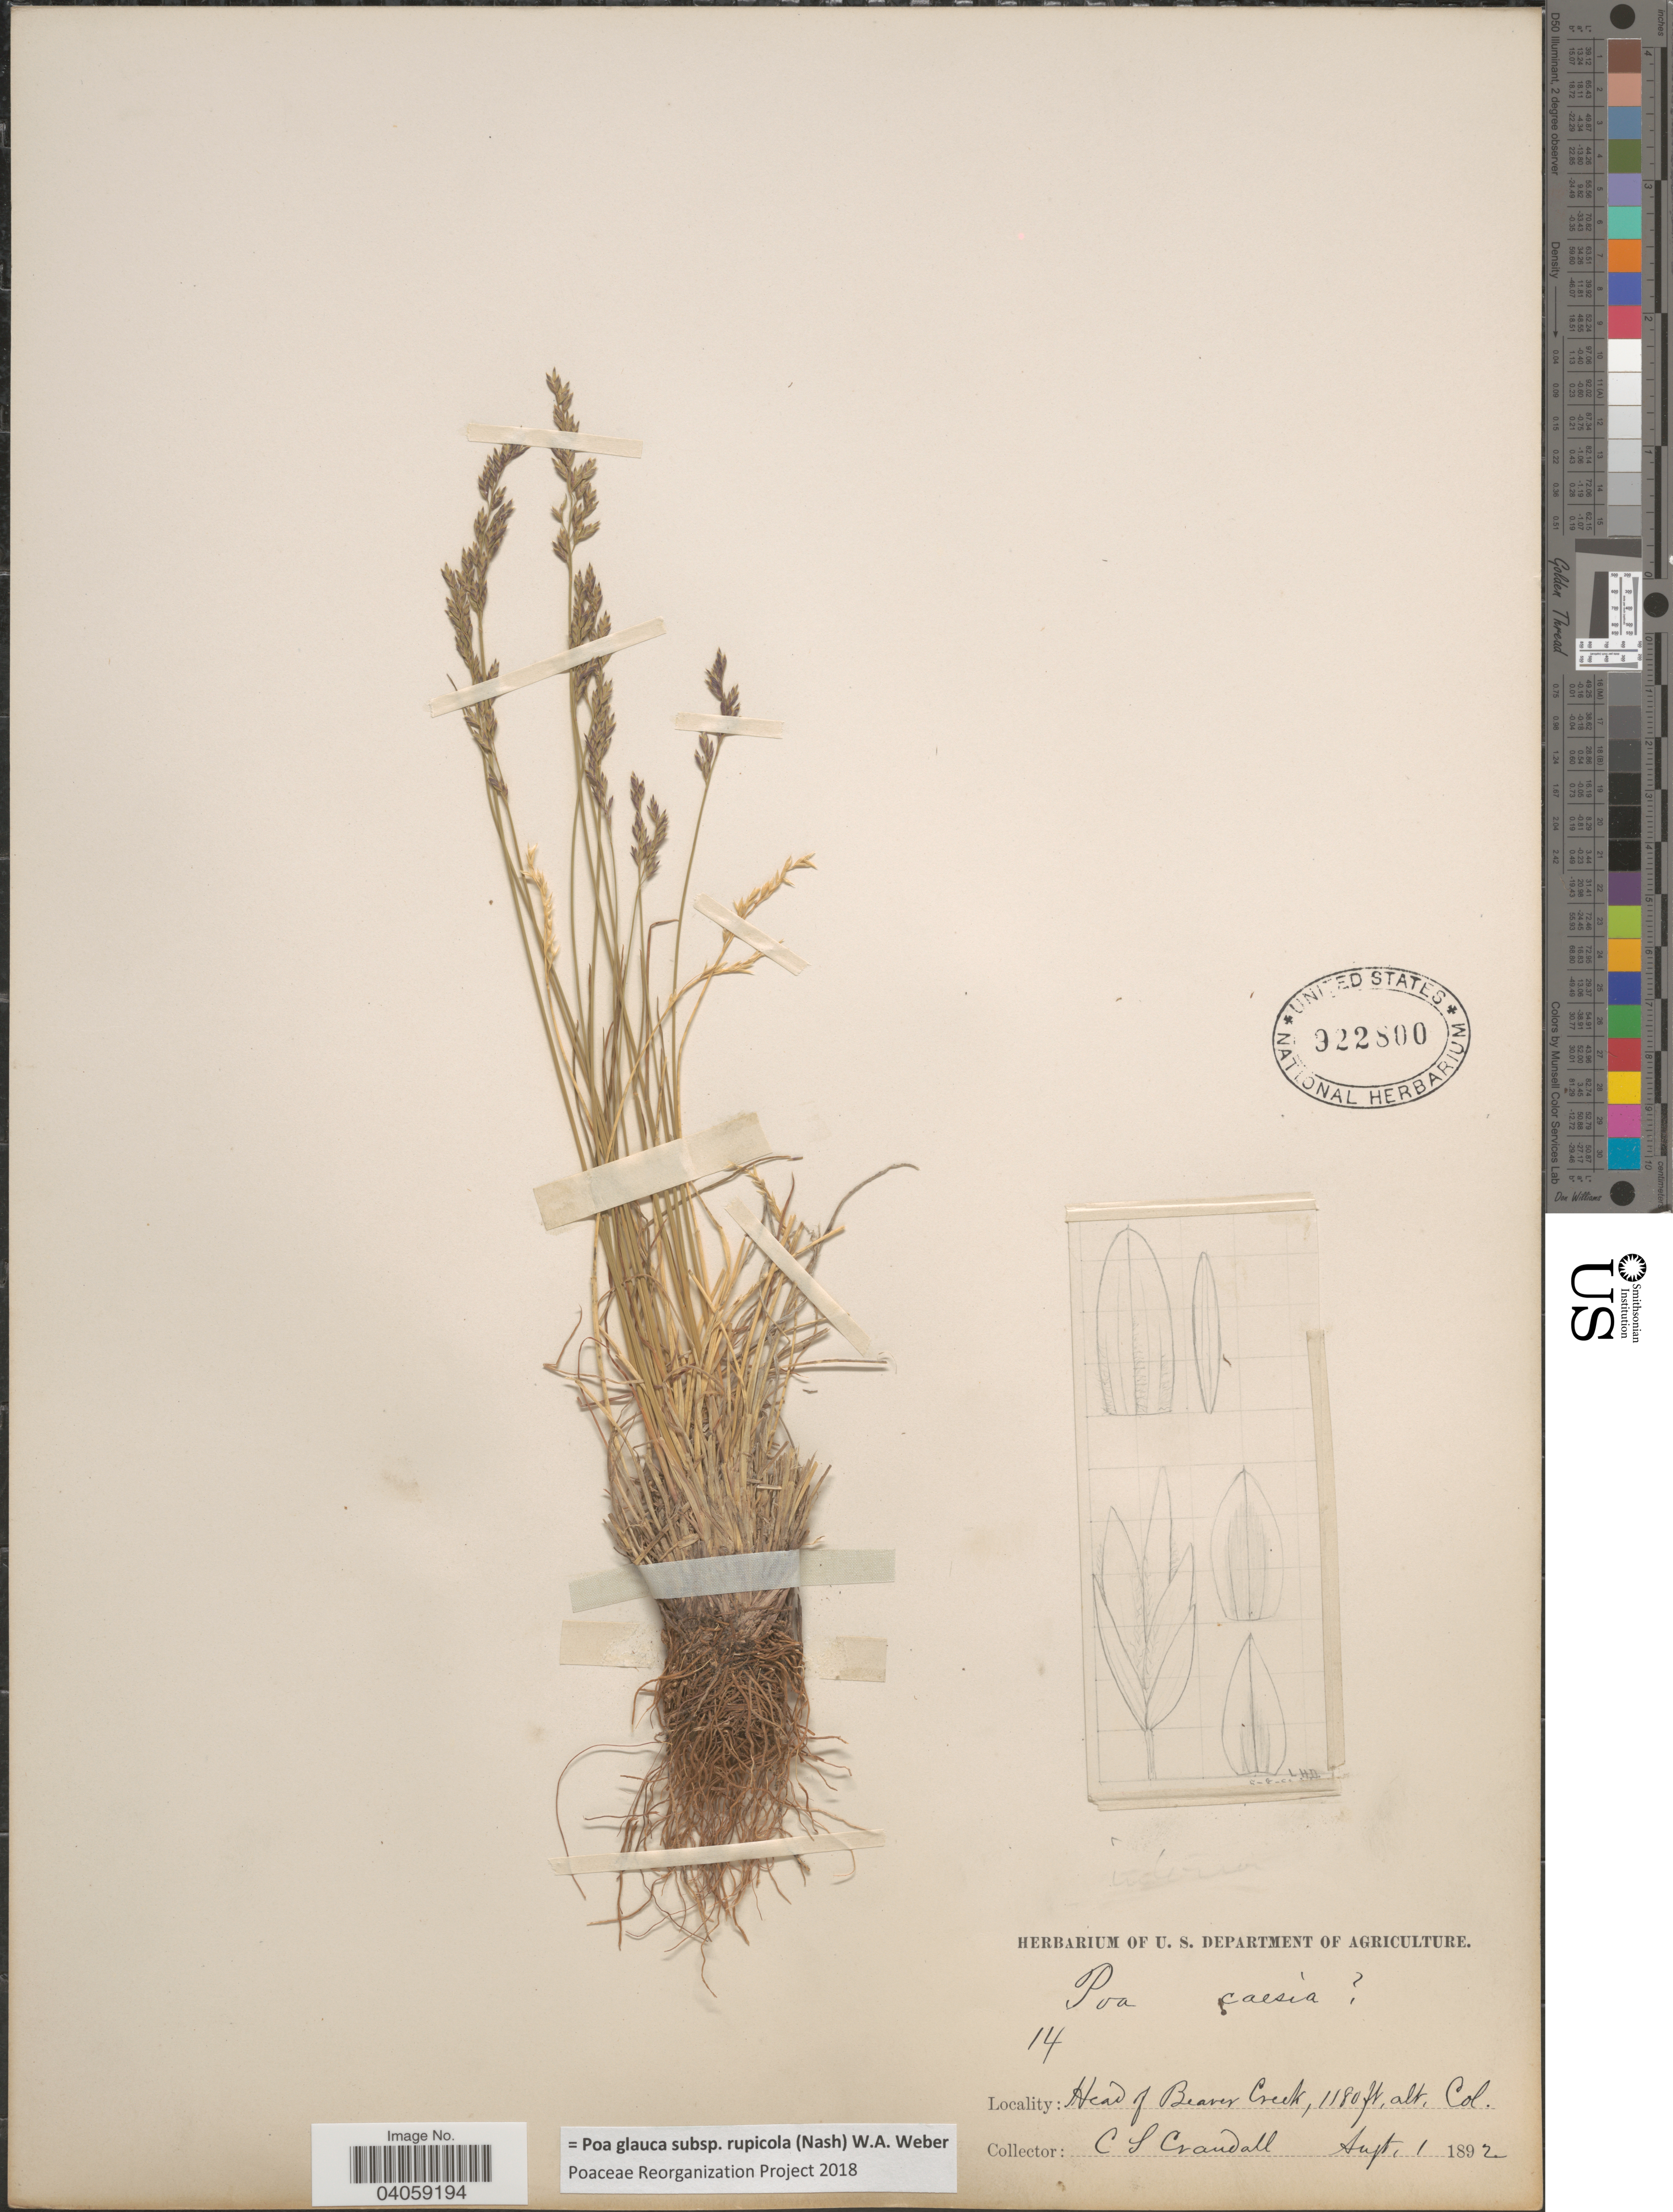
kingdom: Plantae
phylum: Tracheophyta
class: Liliopsida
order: Poales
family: Poaceae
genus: Poa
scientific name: Poa glauca subsp. rupicola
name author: (Nash) W.A. Weber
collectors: C. Crandall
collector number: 14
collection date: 1892-08-01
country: United States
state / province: Colorado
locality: Head of Beaver Creek.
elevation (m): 360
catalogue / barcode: US 922800